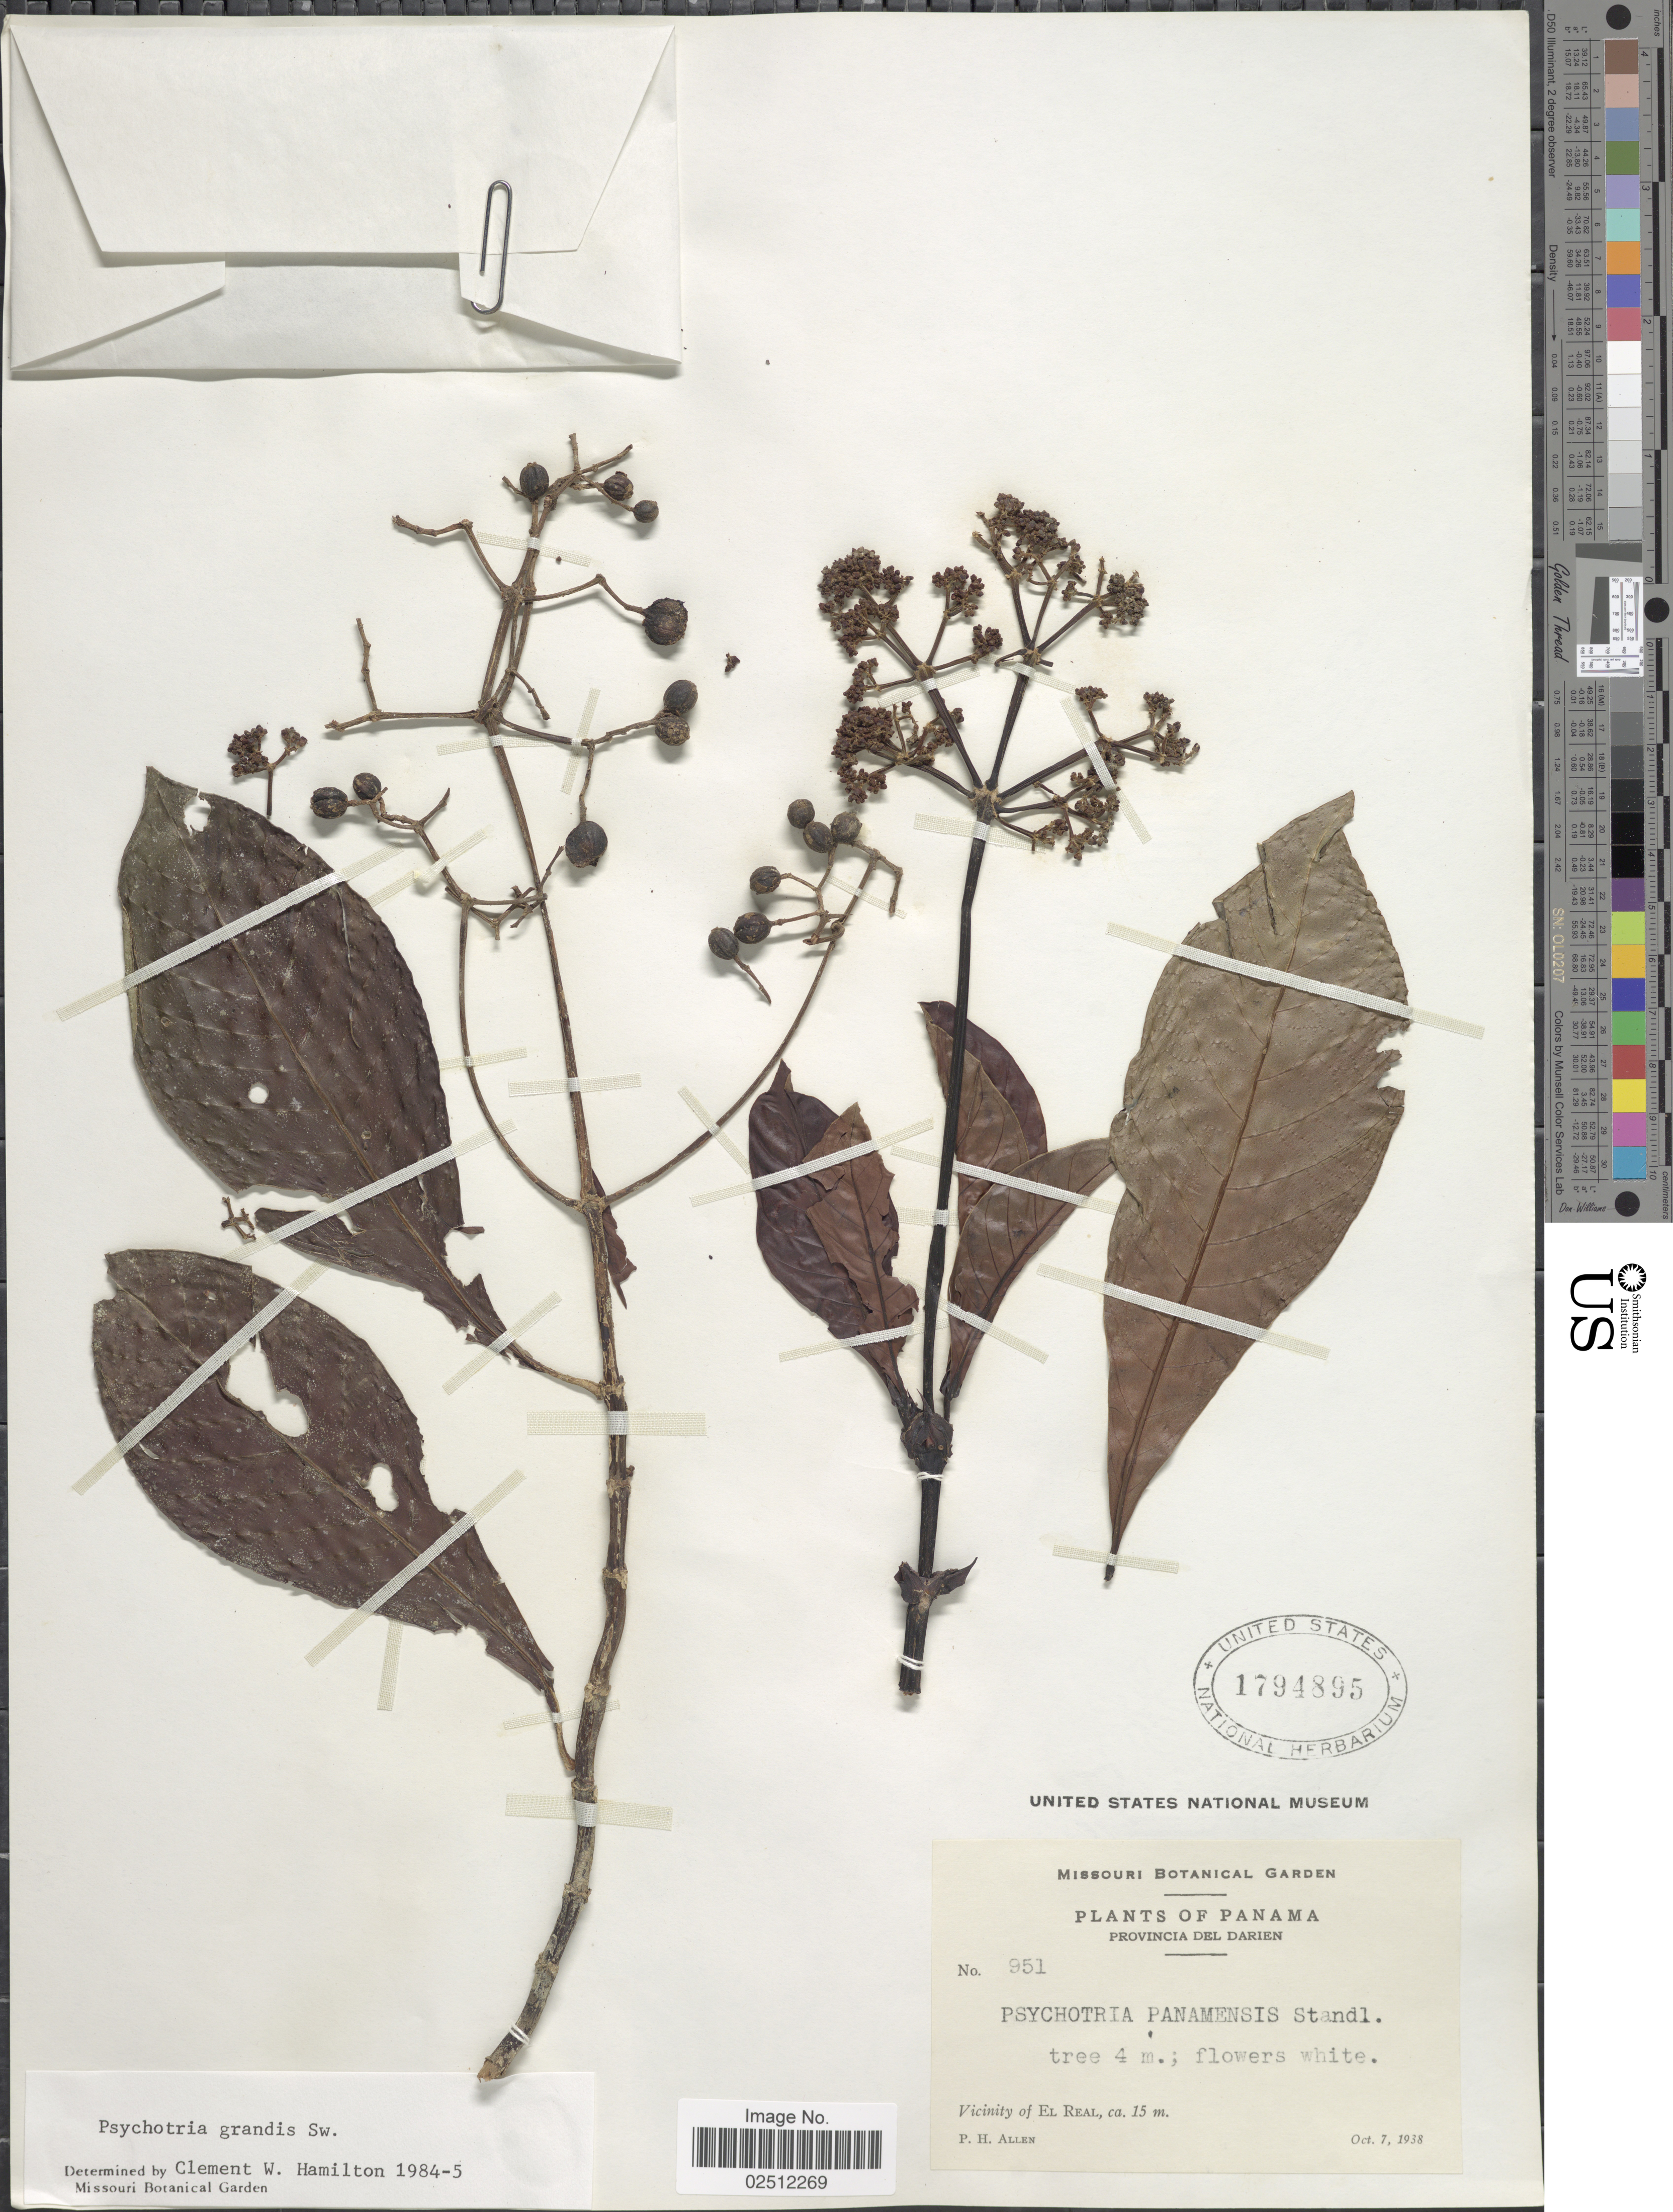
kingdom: Plantae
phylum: Tracheophyta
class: Magnoliopsida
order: Gentianales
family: Rubiaceae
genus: Psychotria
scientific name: Psychotria grandis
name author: Sw.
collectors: P. H. Allen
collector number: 951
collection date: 1938-10-07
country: Panama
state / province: Darién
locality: Vicinity of El Real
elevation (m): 15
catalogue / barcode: US 1794895